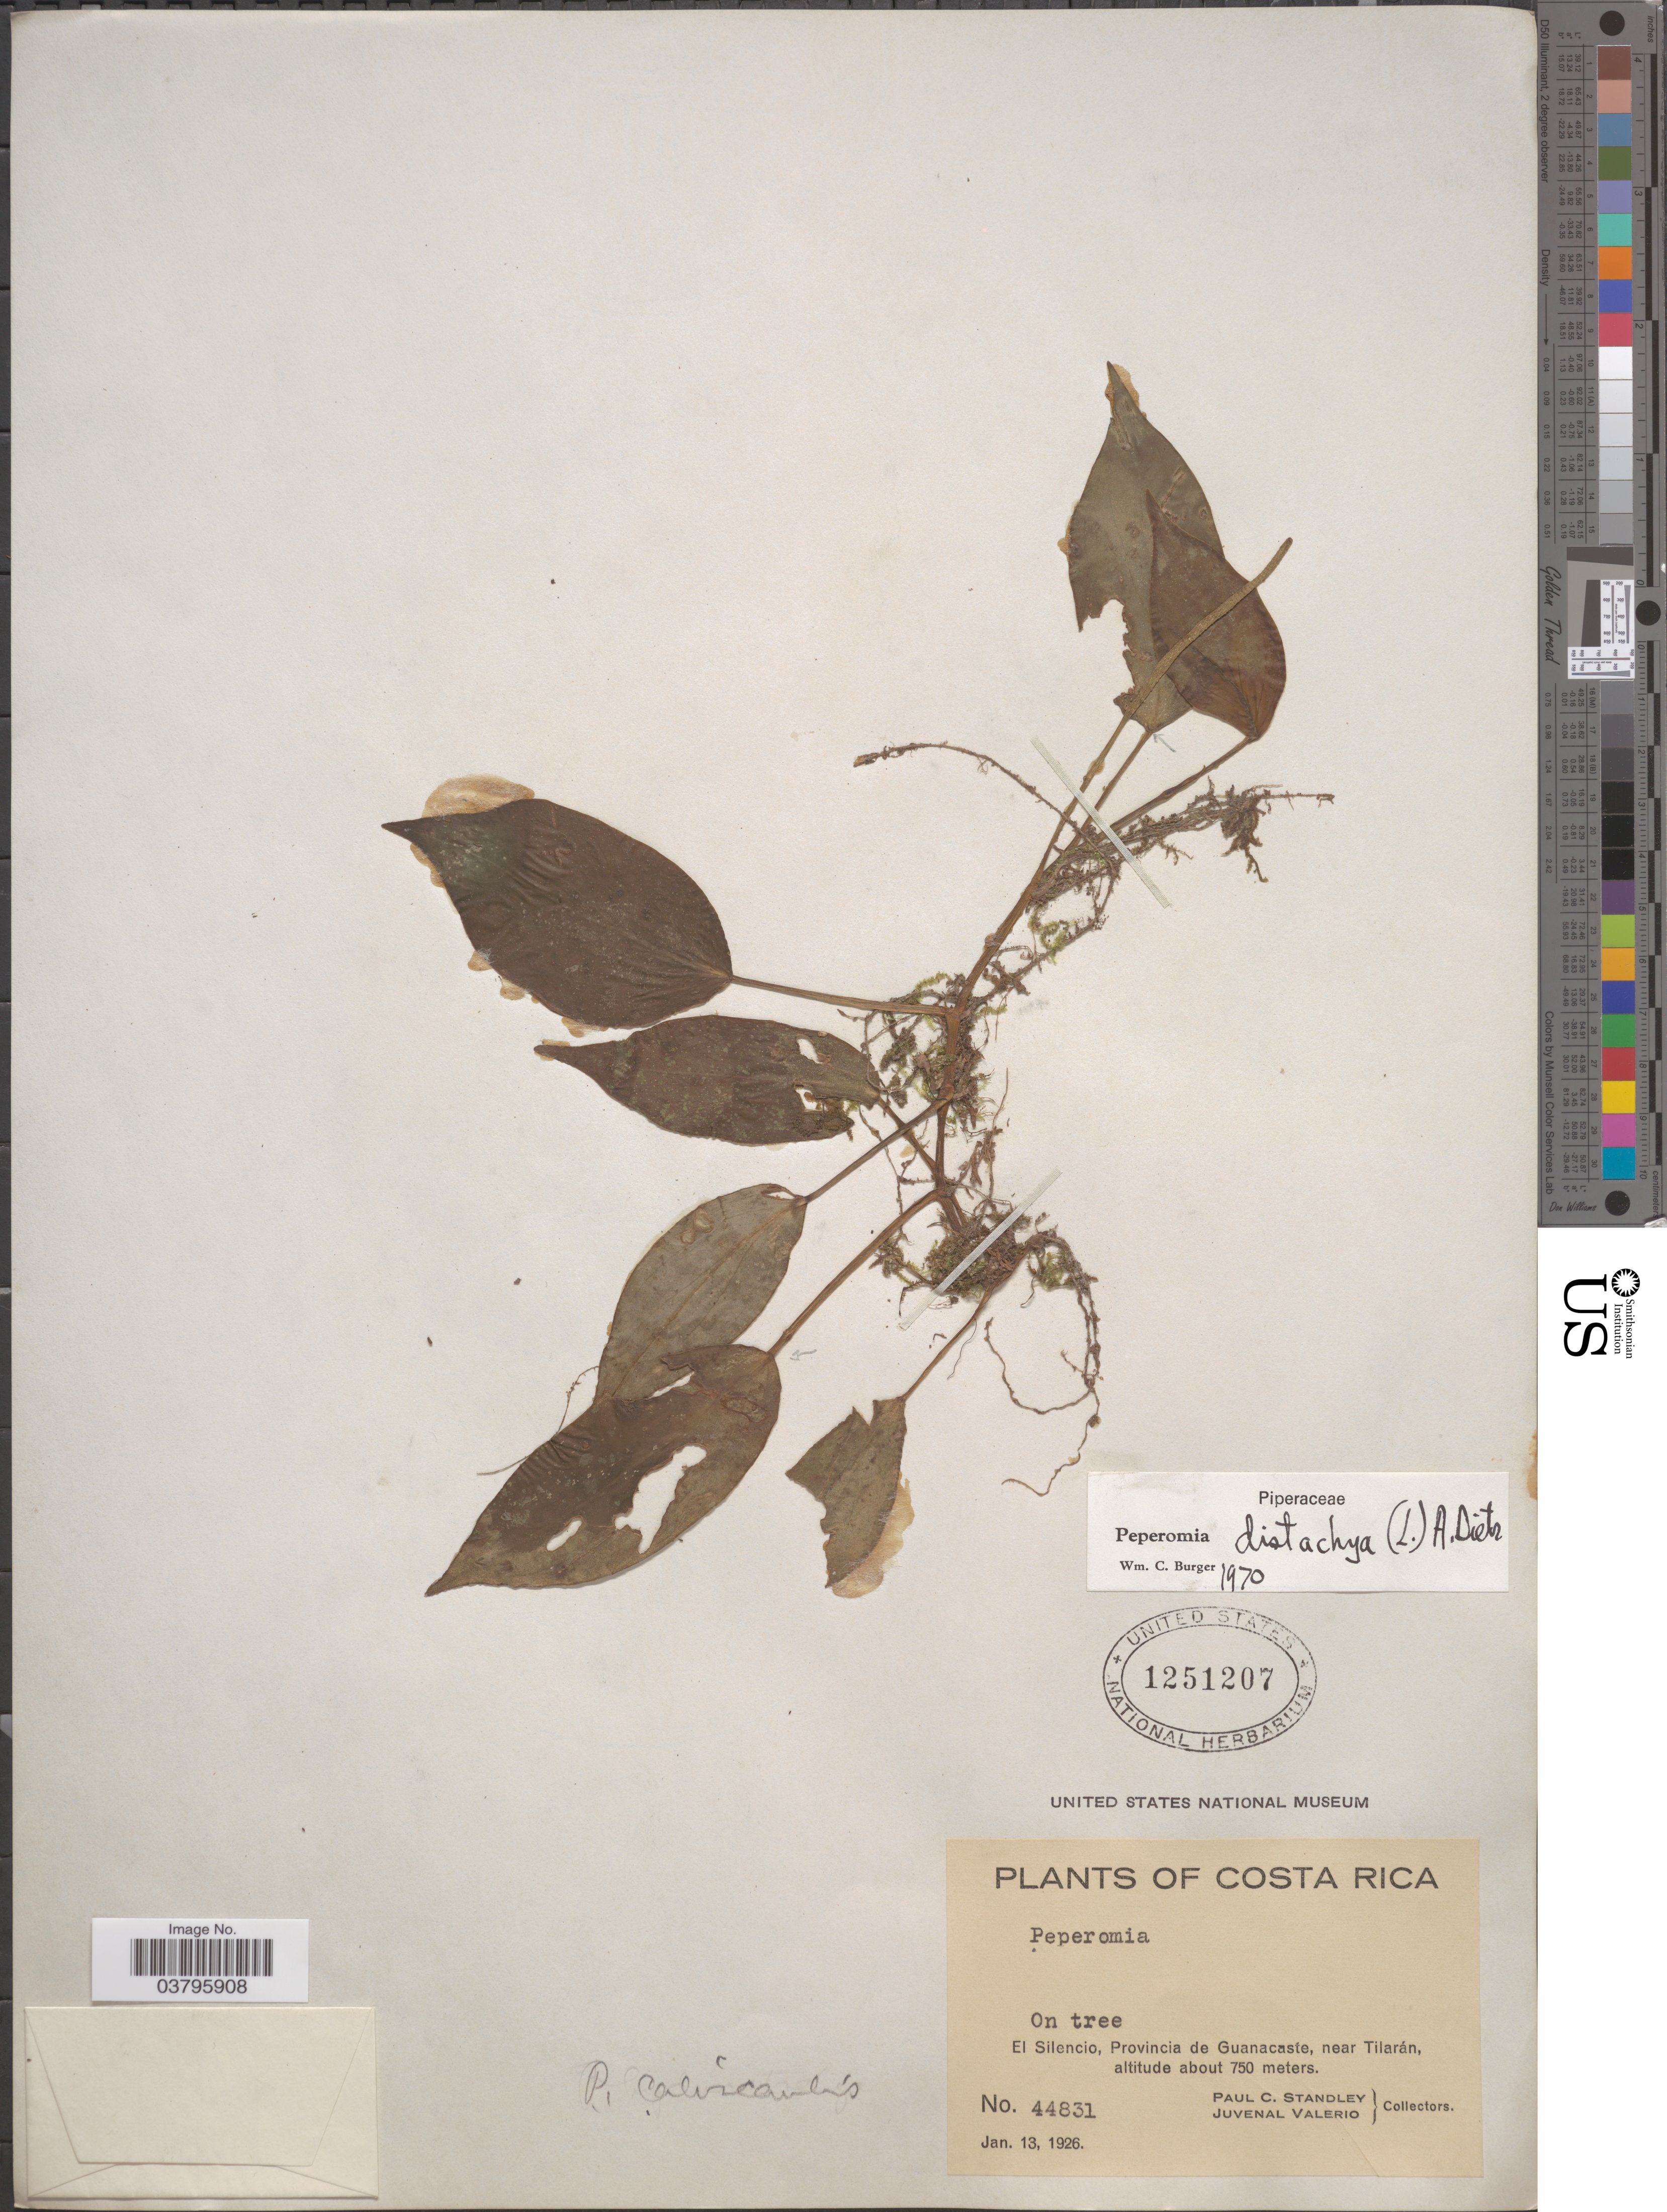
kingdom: Plantae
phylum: Tracheophyta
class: Magnoliopsida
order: Piperales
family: Piperaceae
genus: Peperomia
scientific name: Peperomia distachya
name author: (L.) A. Dietr.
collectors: P. C. Standley & J. Valerio R.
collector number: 44831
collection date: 1926-01-13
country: Costa Rica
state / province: Guanacaste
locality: El Silencio, near Tilarán.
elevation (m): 750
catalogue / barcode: US 1251207